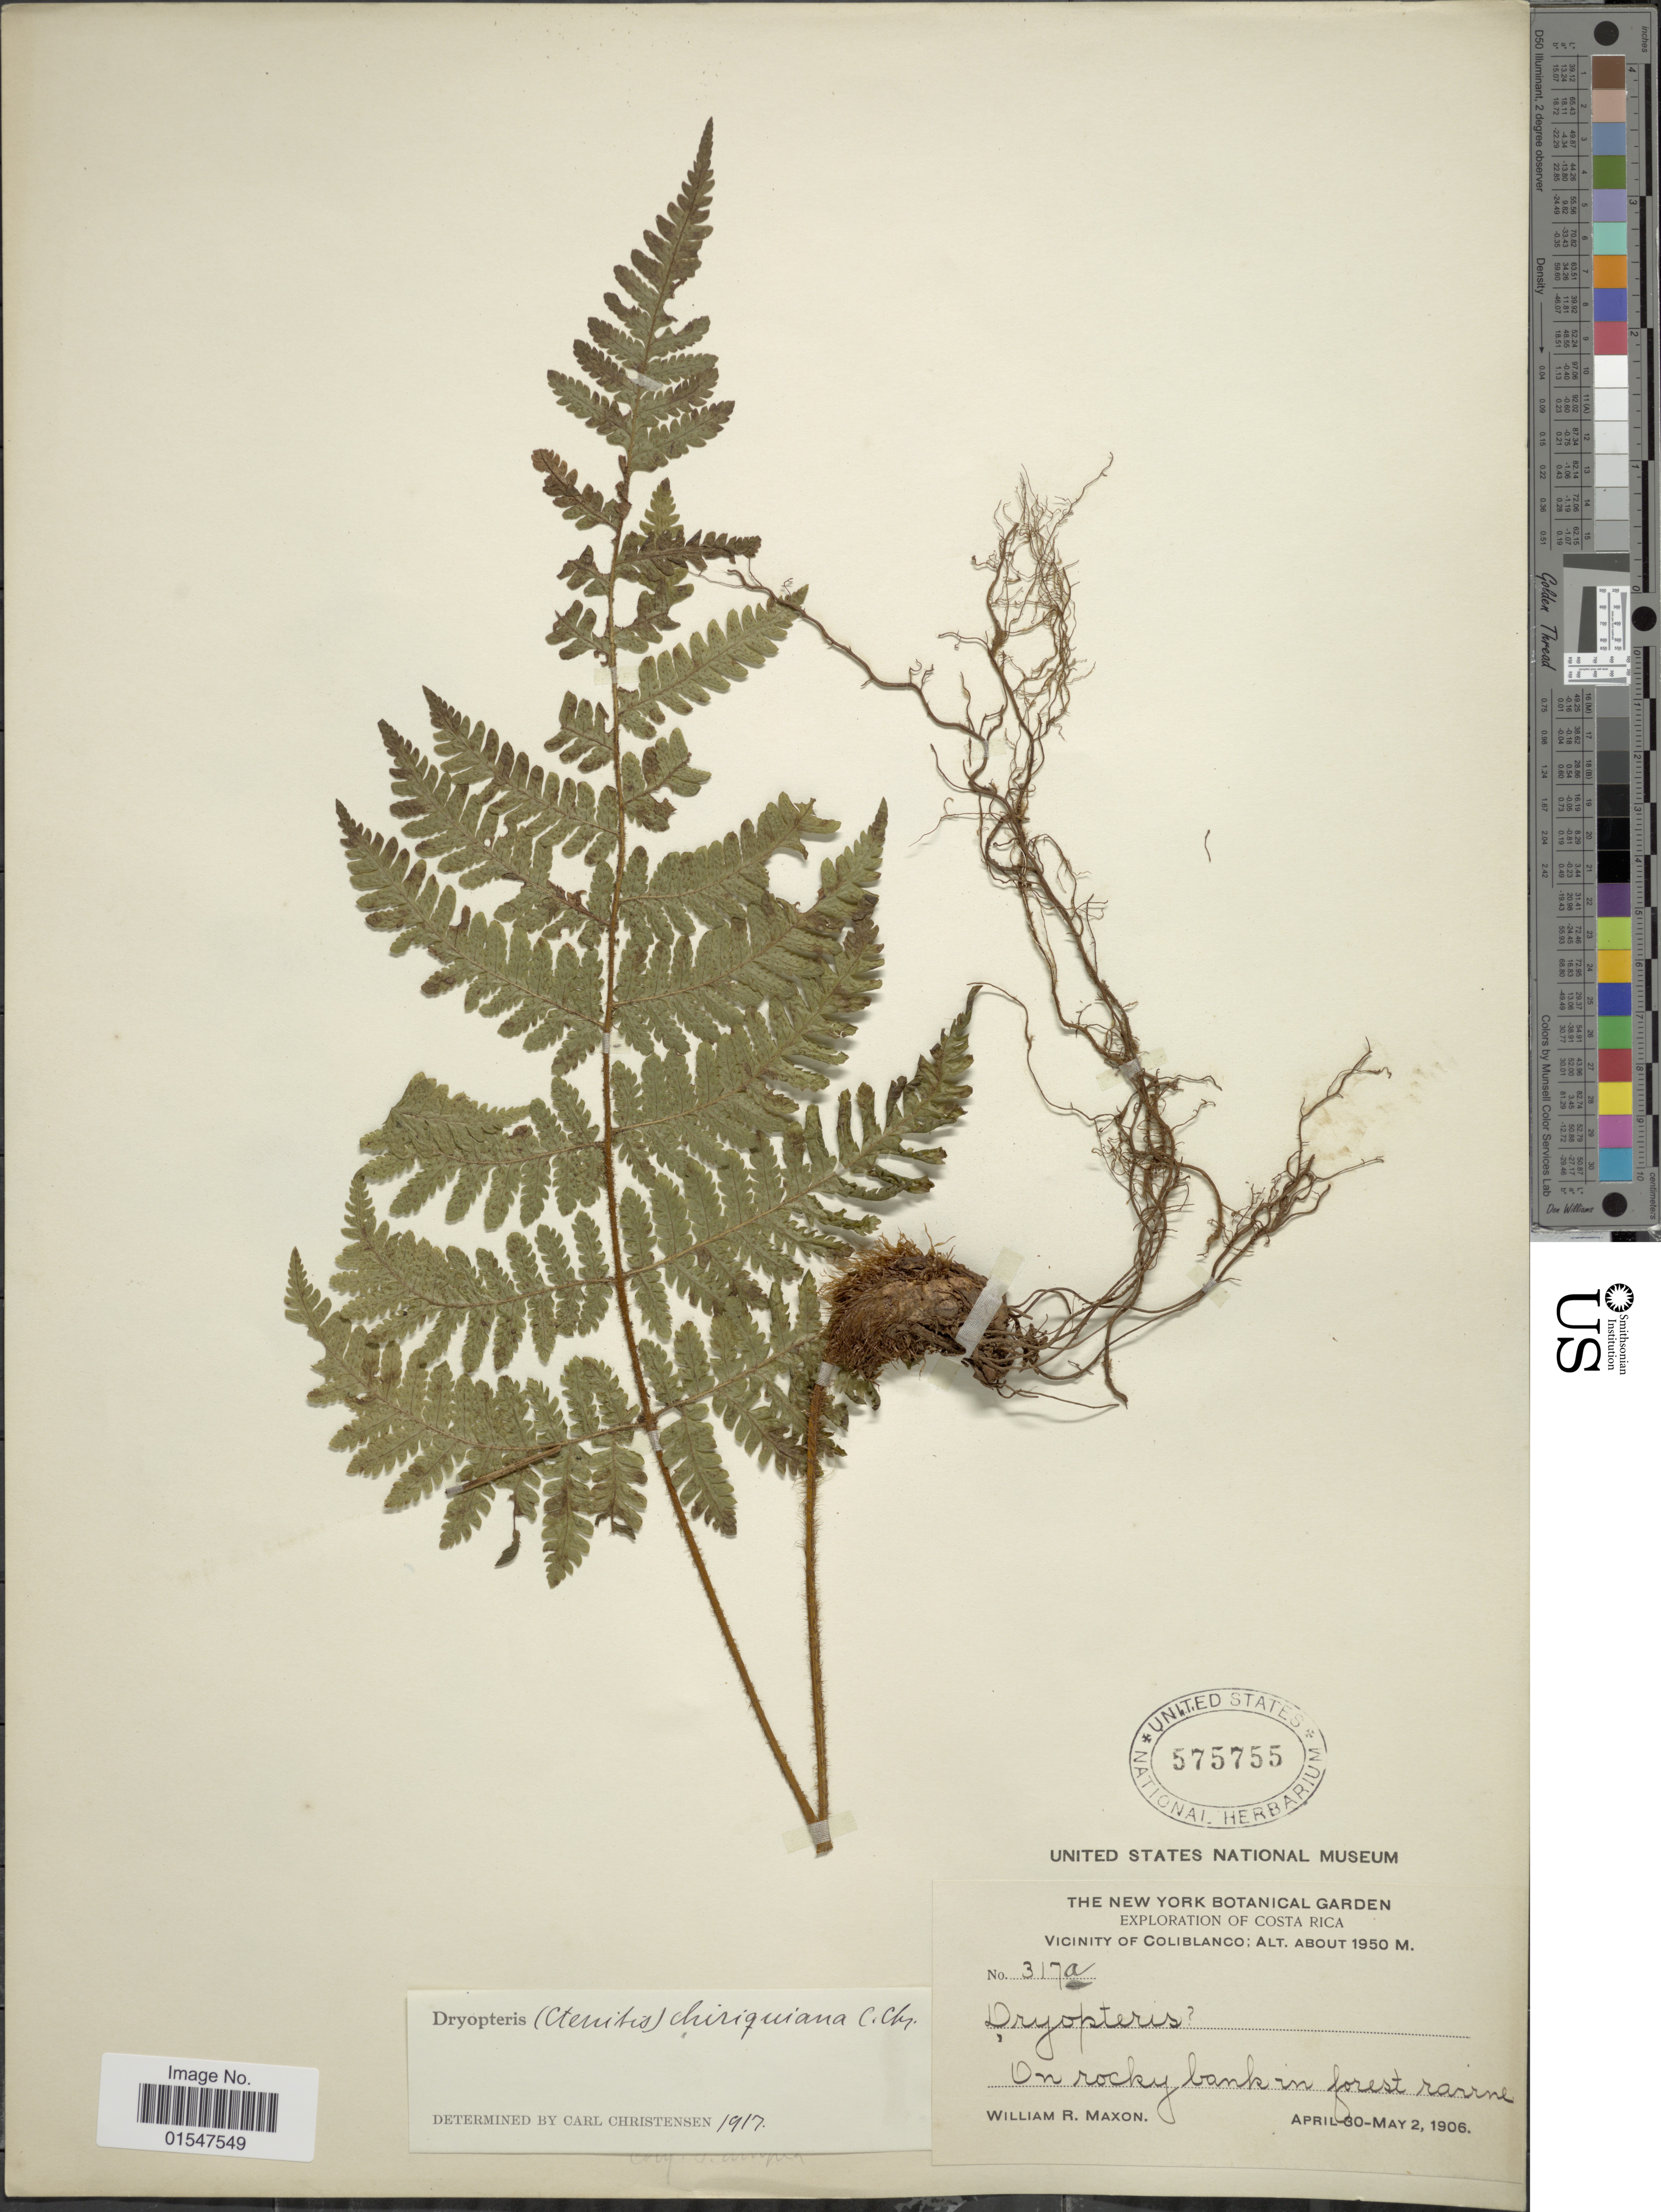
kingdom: Plantae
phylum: Tracheophyta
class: Polypodiopsida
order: Polypodiales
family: Dryopteridaceae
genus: Ctenitis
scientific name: Ctenitis chiriquiana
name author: (C. Chr.) Lellinger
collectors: W. R. Maxon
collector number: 317a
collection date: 1906-04-30/1906-05-02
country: Costa Rica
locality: Vicinity of Coliblanco, on rocky banks in forest ravine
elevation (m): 1950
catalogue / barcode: US 575755